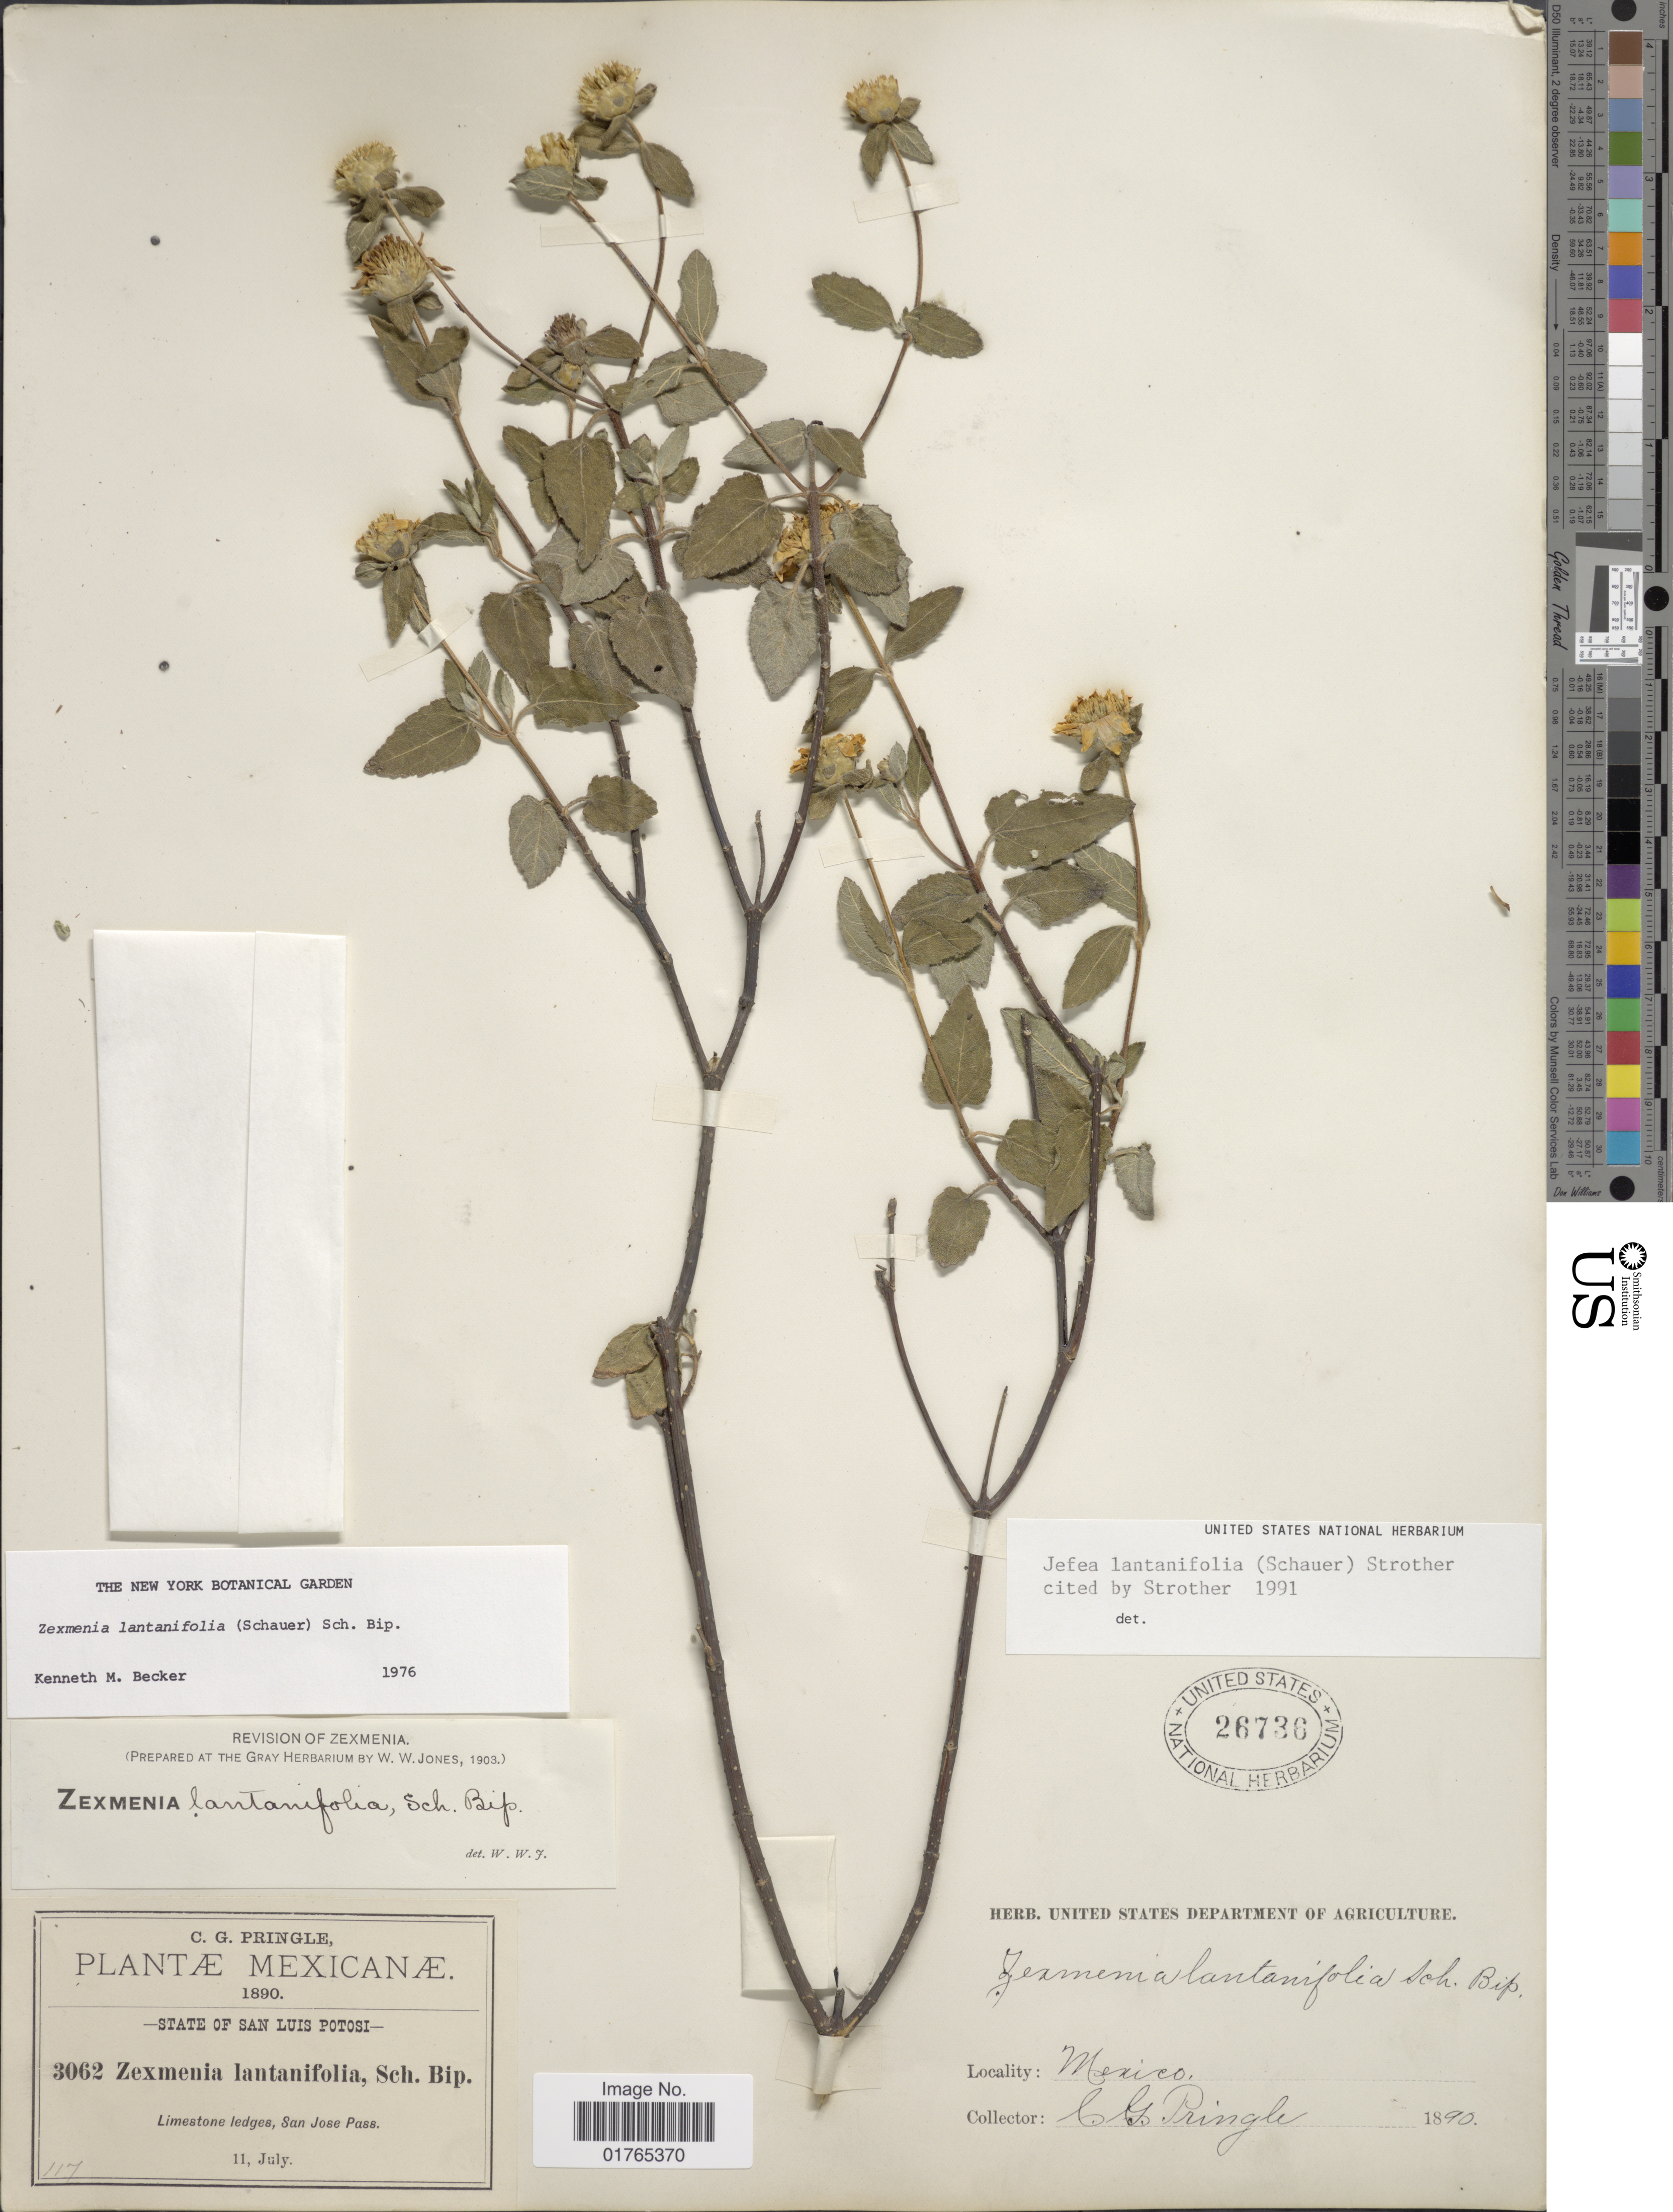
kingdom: Plantae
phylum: Tracheophyta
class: Magnoliopsida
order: Asterales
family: Asteraceae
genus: Jefea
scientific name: Jefea lantanifolia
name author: (S. Schauer) Strother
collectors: C. G. Pringle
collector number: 3062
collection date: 1890-07-11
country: Mexico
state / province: San Luis Potosí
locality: Limestone ledges, San Jose Pass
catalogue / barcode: US 26736